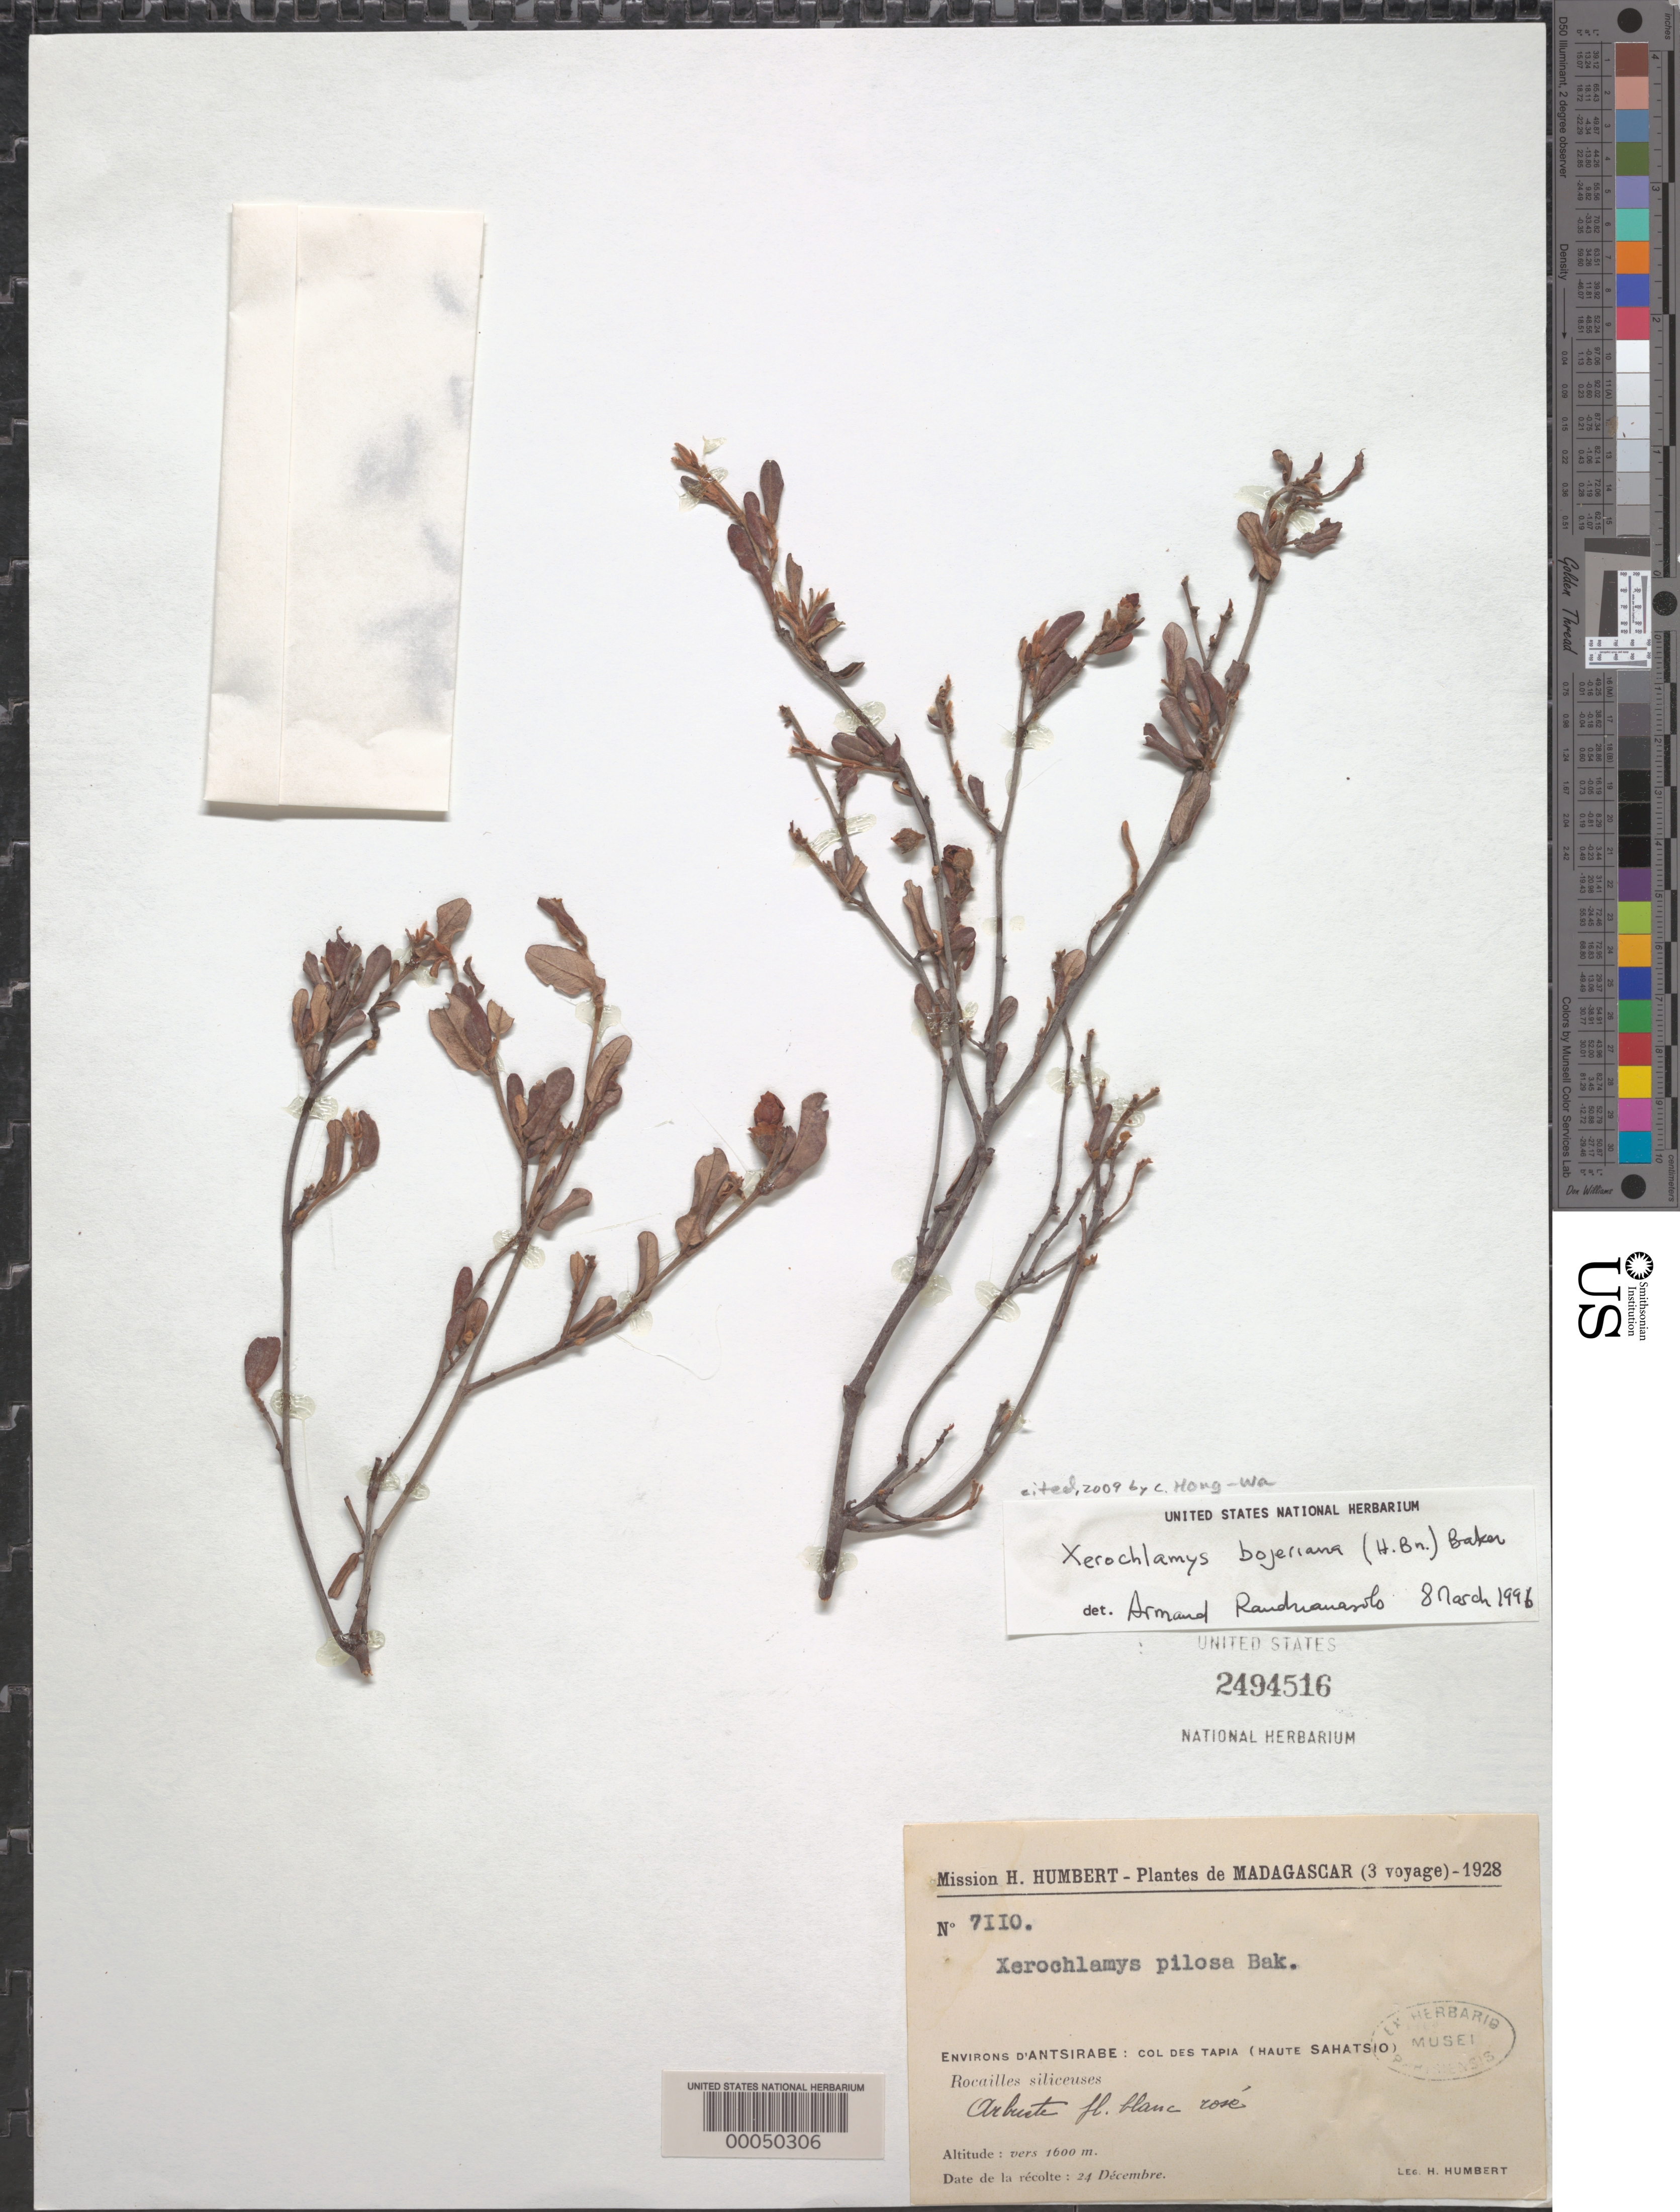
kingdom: Plantae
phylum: Tracheophyta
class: Magnoliopsida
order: Malvales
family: Sarcolaenaceae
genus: Xerochlamys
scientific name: Xerochlamys bojeriana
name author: (Baill.) F. Gérard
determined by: Randrianasolo, A.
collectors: H. Humbert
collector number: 7110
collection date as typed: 24 Dec 1928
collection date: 1928-12-24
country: Madagascar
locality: Environs d'antsirabe: col des tapia (haute sahatsio)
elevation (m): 1600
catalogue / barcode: US 2494516